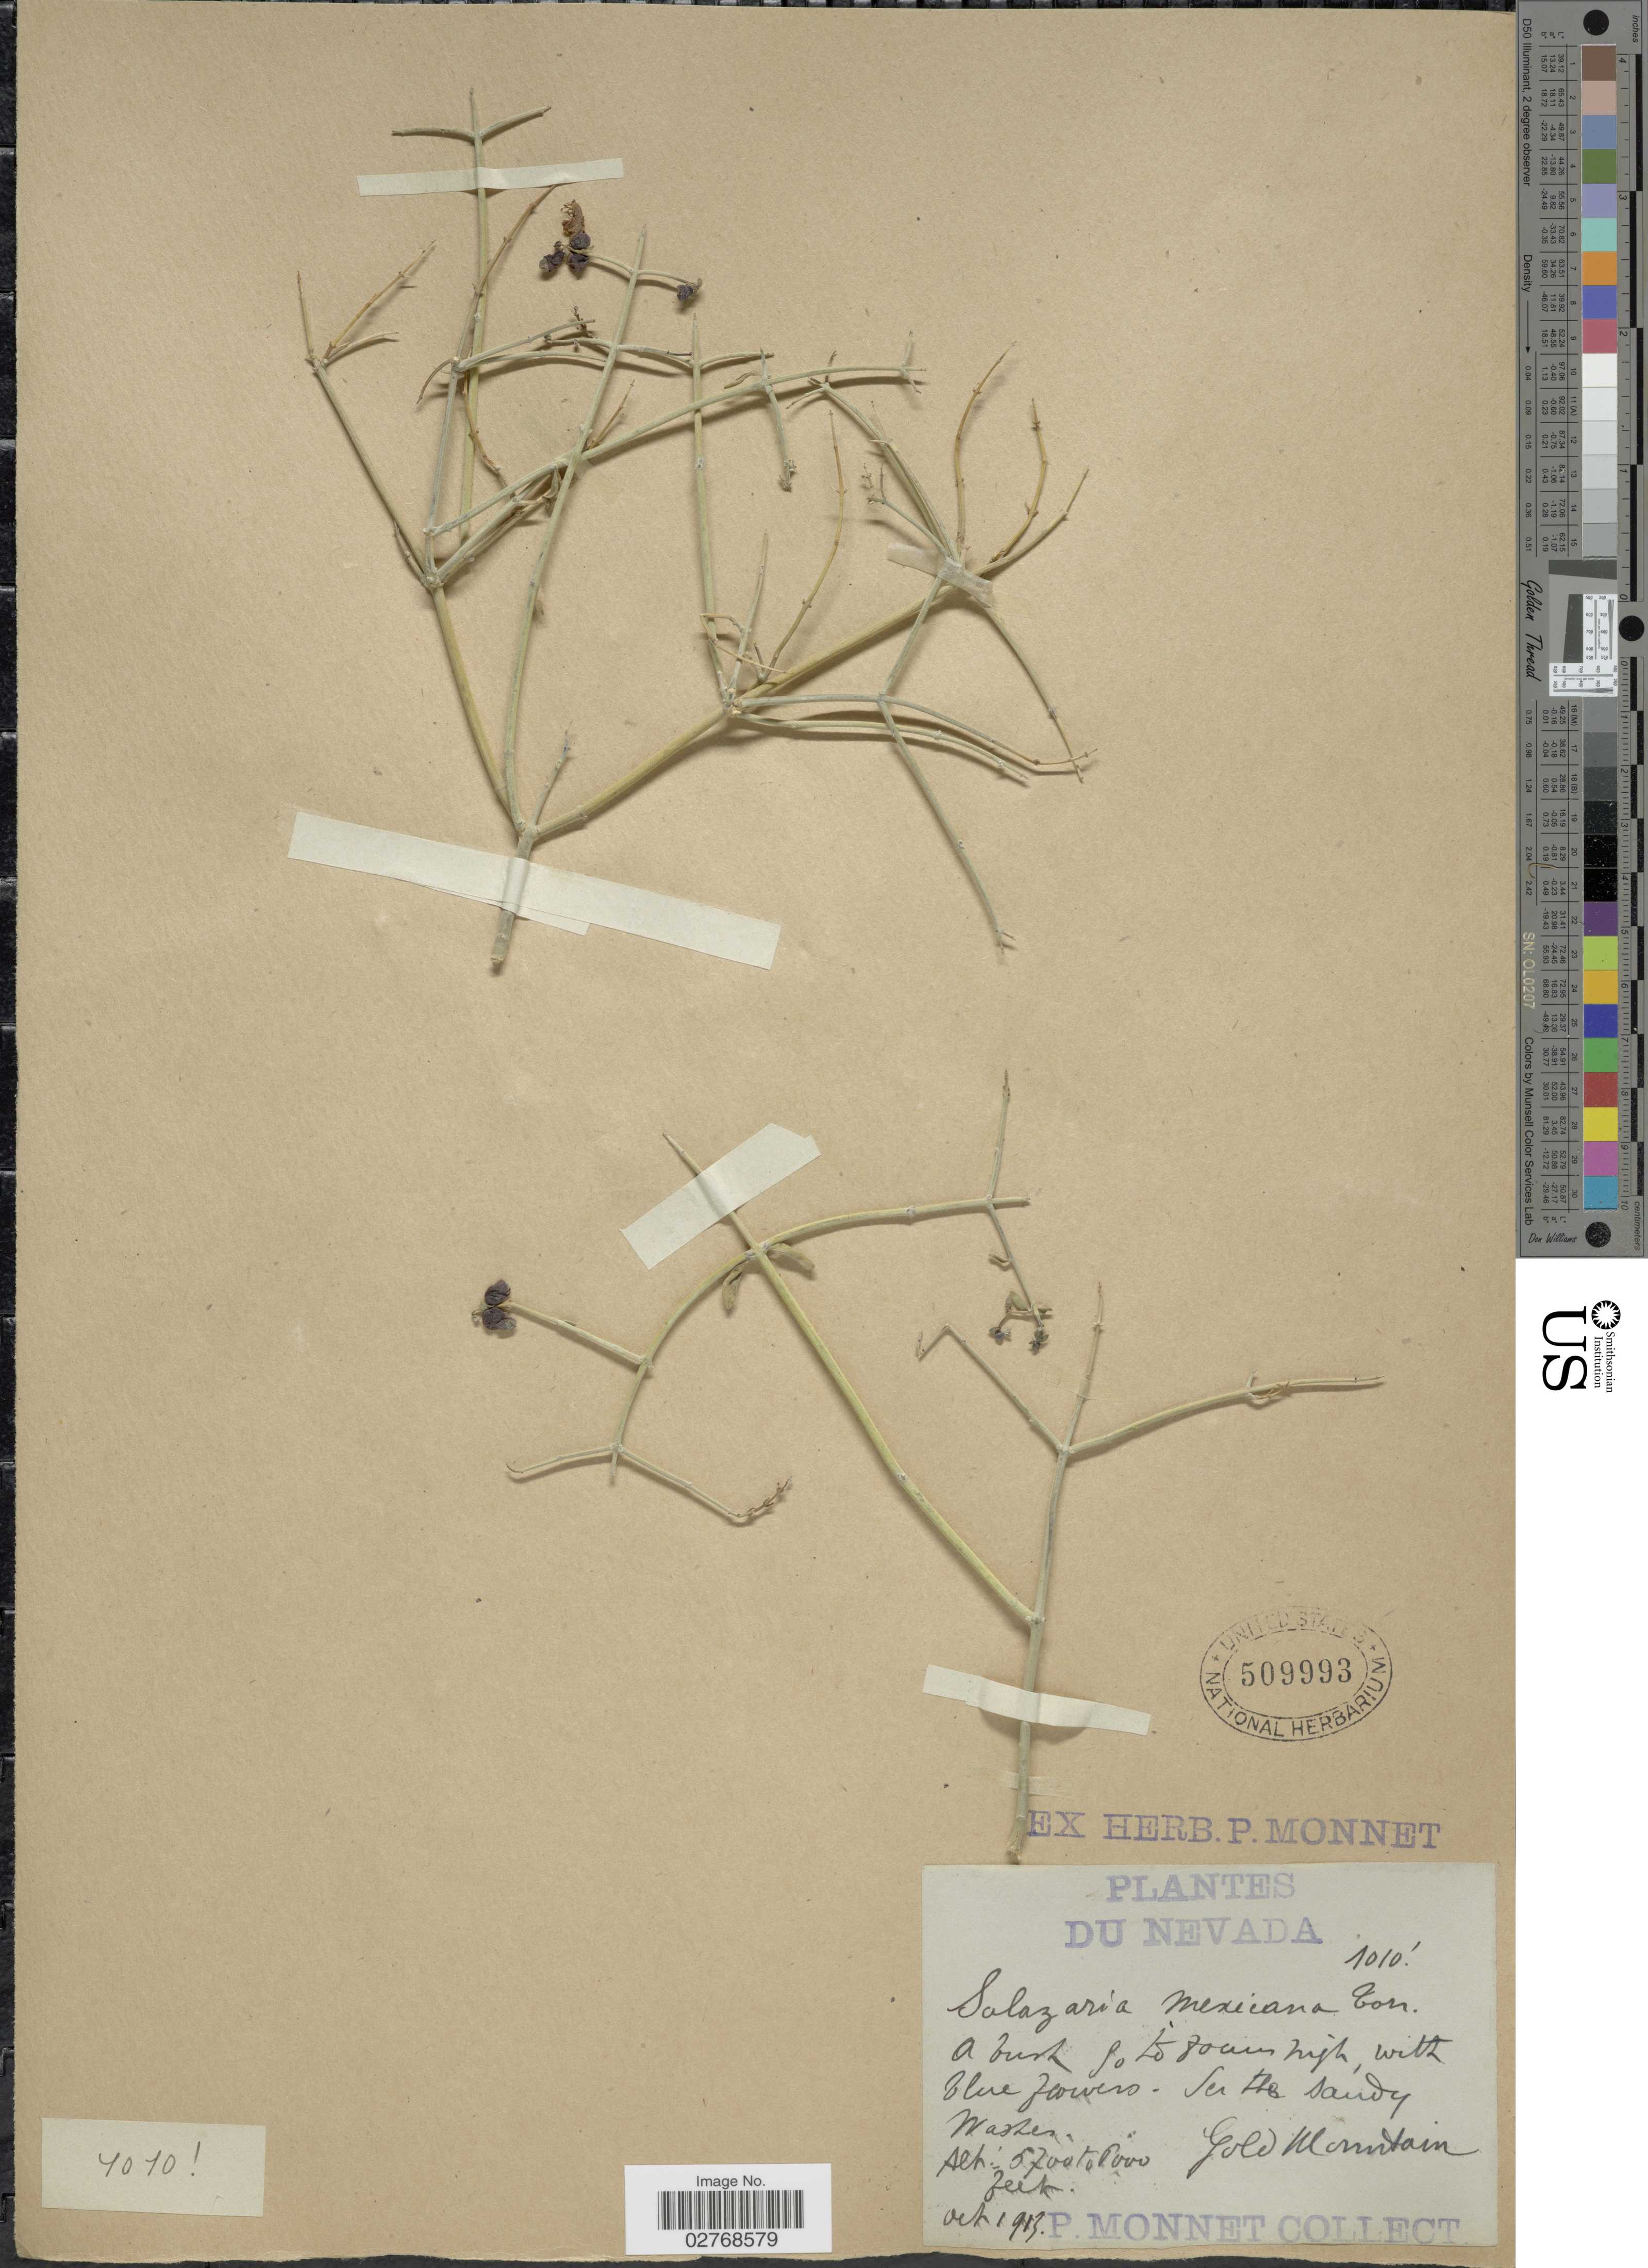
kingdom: Plantae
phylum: Tracheophyta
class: Magnoliopsida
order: Lamiales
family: Lamiaceae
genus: Scutellaria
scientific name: Scutellaria mexicana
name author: (Torr.) A.J. Paton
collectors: P. Monnet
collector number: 1010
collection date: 1913-10-01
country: United States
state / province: Nevada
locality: Gold Mountain.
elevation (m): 1737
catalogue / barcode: US 509993